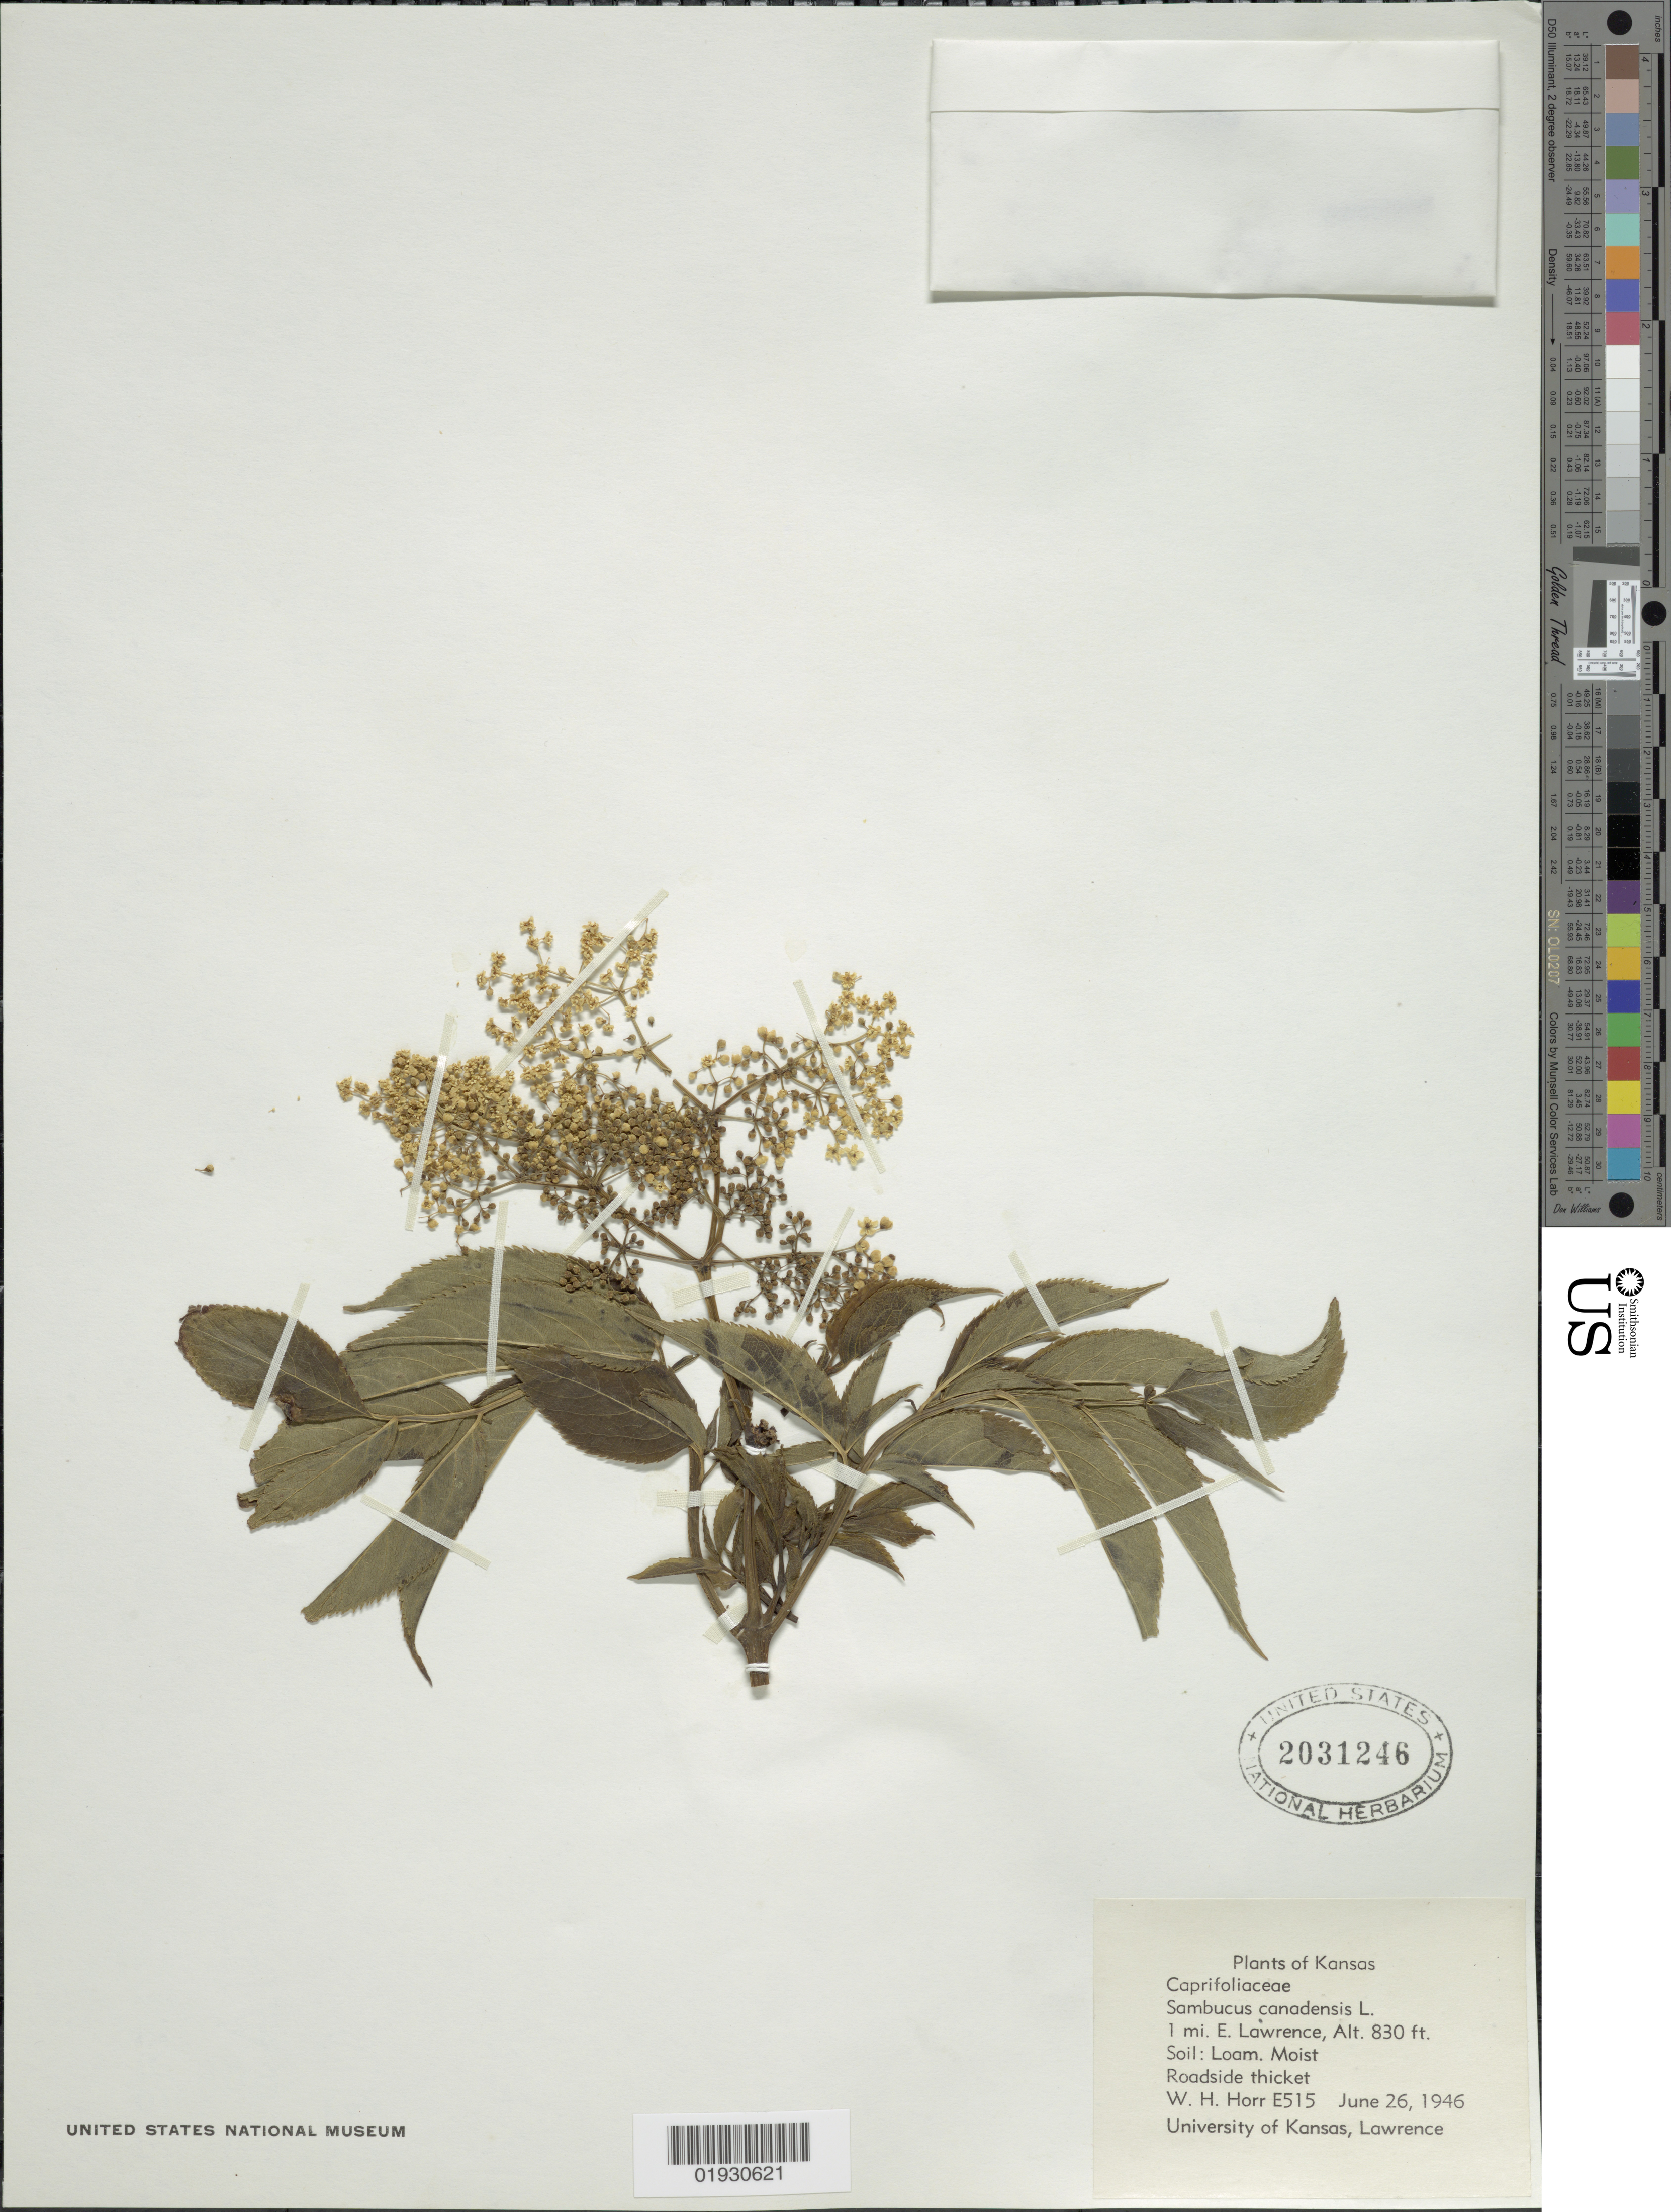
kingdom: Plantae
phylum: Tracheophyta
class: Magnoliopsida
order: Dipsacales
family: Viburnaceae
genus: Sambucus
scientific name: Sambucus canadensis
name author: L.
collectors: W. H. Horr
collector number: E515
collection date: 1946-06-26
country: United States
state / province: Kansas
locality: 1 mi. E. Lawrence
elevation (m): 253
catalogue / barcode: US 2031246